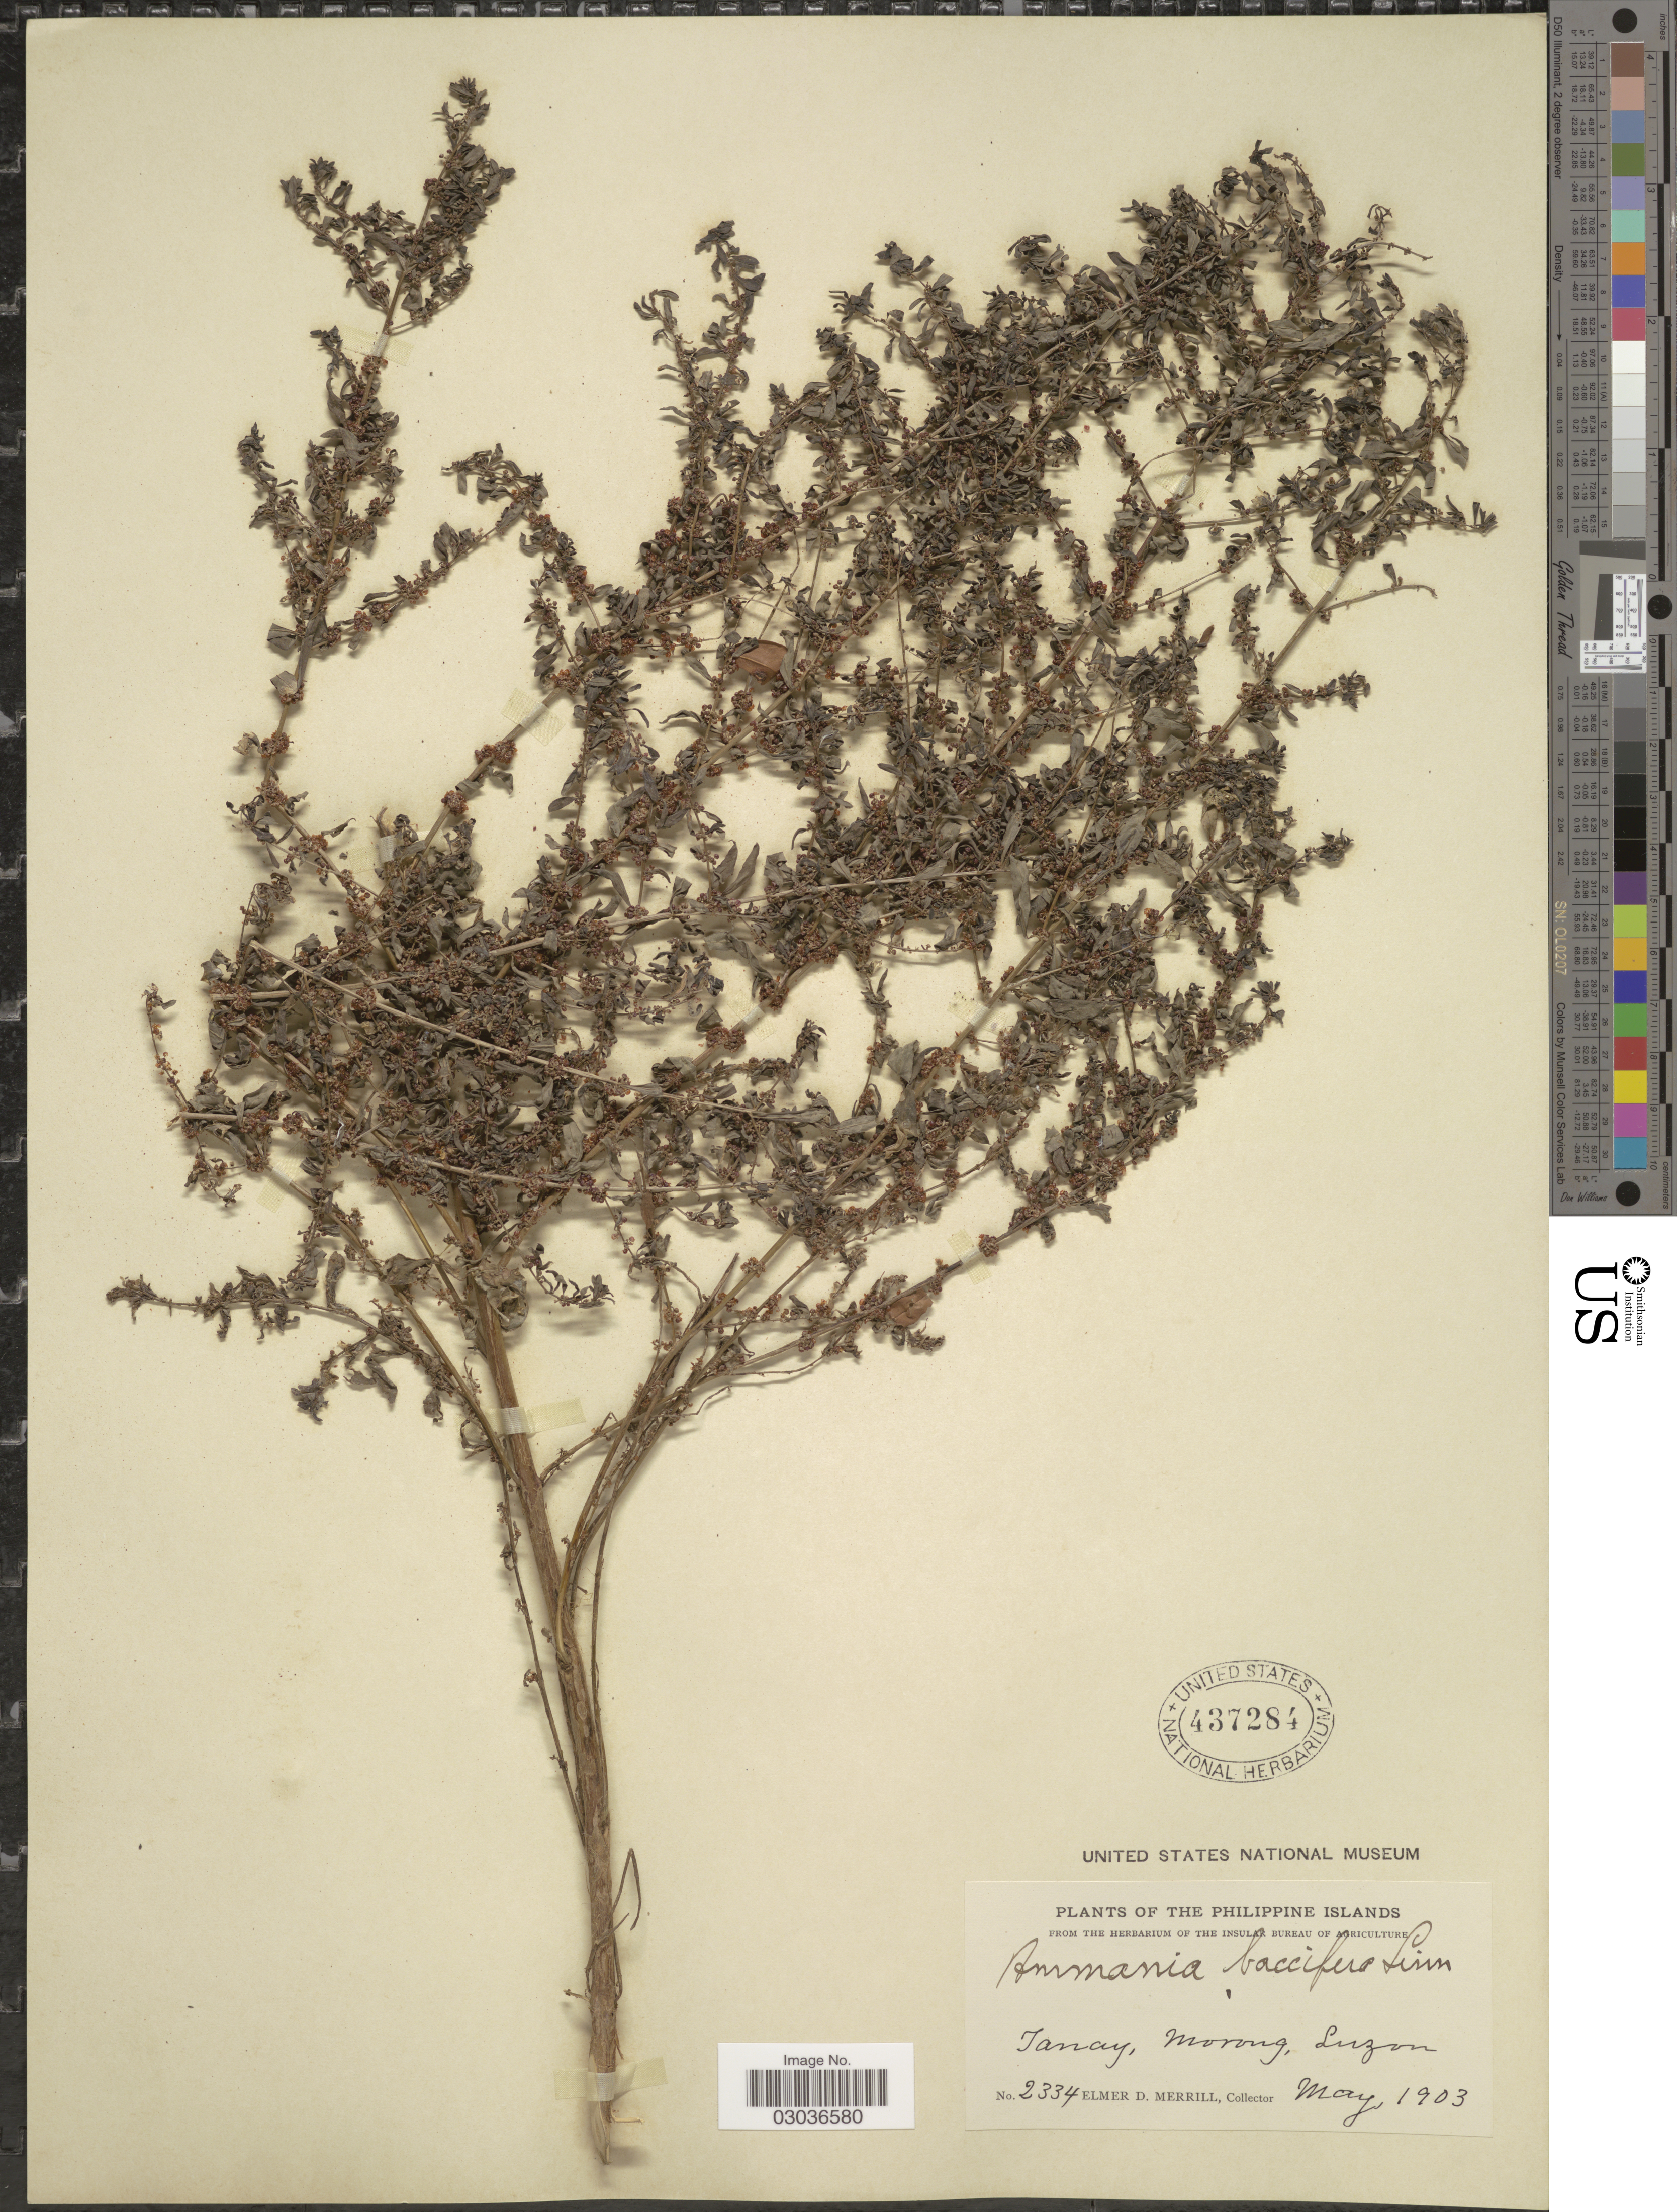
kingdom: Plantae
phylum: Tracheophyta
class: Magnoliopsida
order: Myrtales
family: Lythraceae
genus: Ammannia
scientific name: Ammannia baccifera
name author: L.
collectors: E. D. Merrill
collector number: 2334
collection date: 1903-05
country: Philippines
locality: Tanay, Morong, Luzon.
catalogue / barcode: US 437284